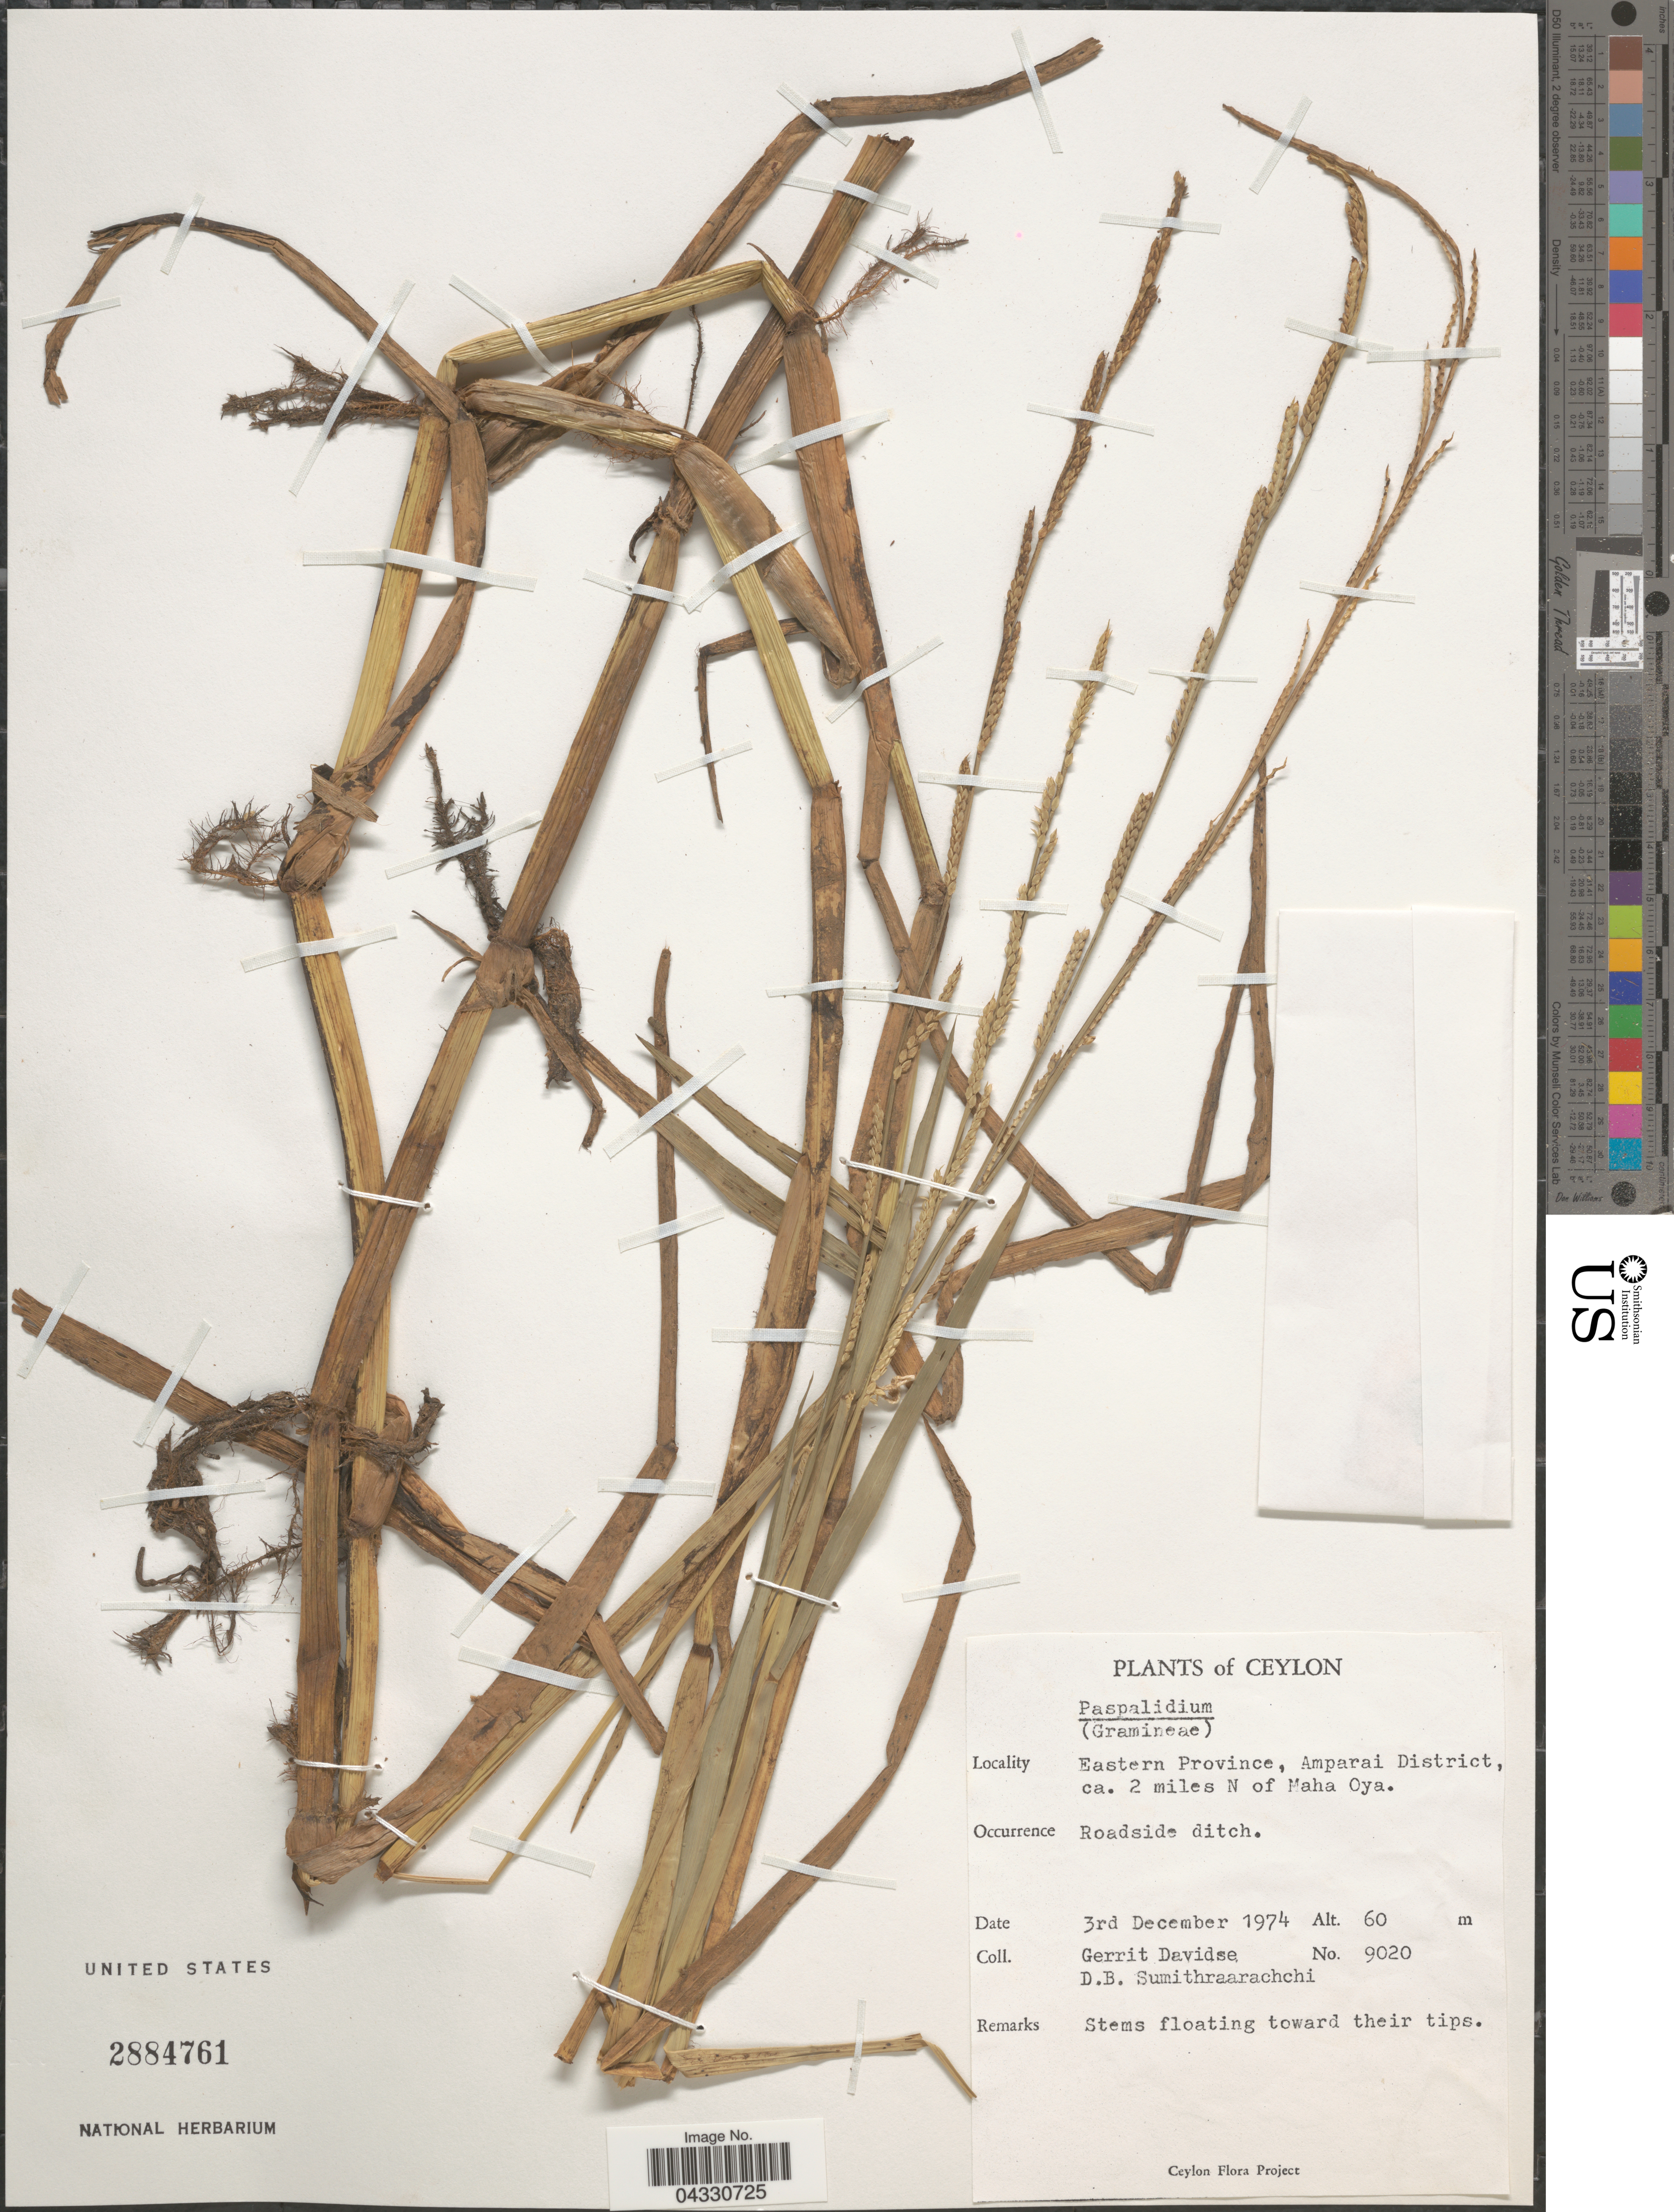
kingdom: Plantae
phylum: Tracheophyta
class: Liliopsida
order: Poales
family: Poaceae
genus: Setaria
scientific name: Setaria sp.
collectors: G. Davidse & D. B. Sumithraarachchi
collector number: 9020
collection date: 1974-12-03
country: Sri Lanka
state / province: Eastern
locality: Ceylon. Amparai District, ca. 2 miles N of Maha Oya.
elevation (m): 60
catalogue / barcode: US 2884761